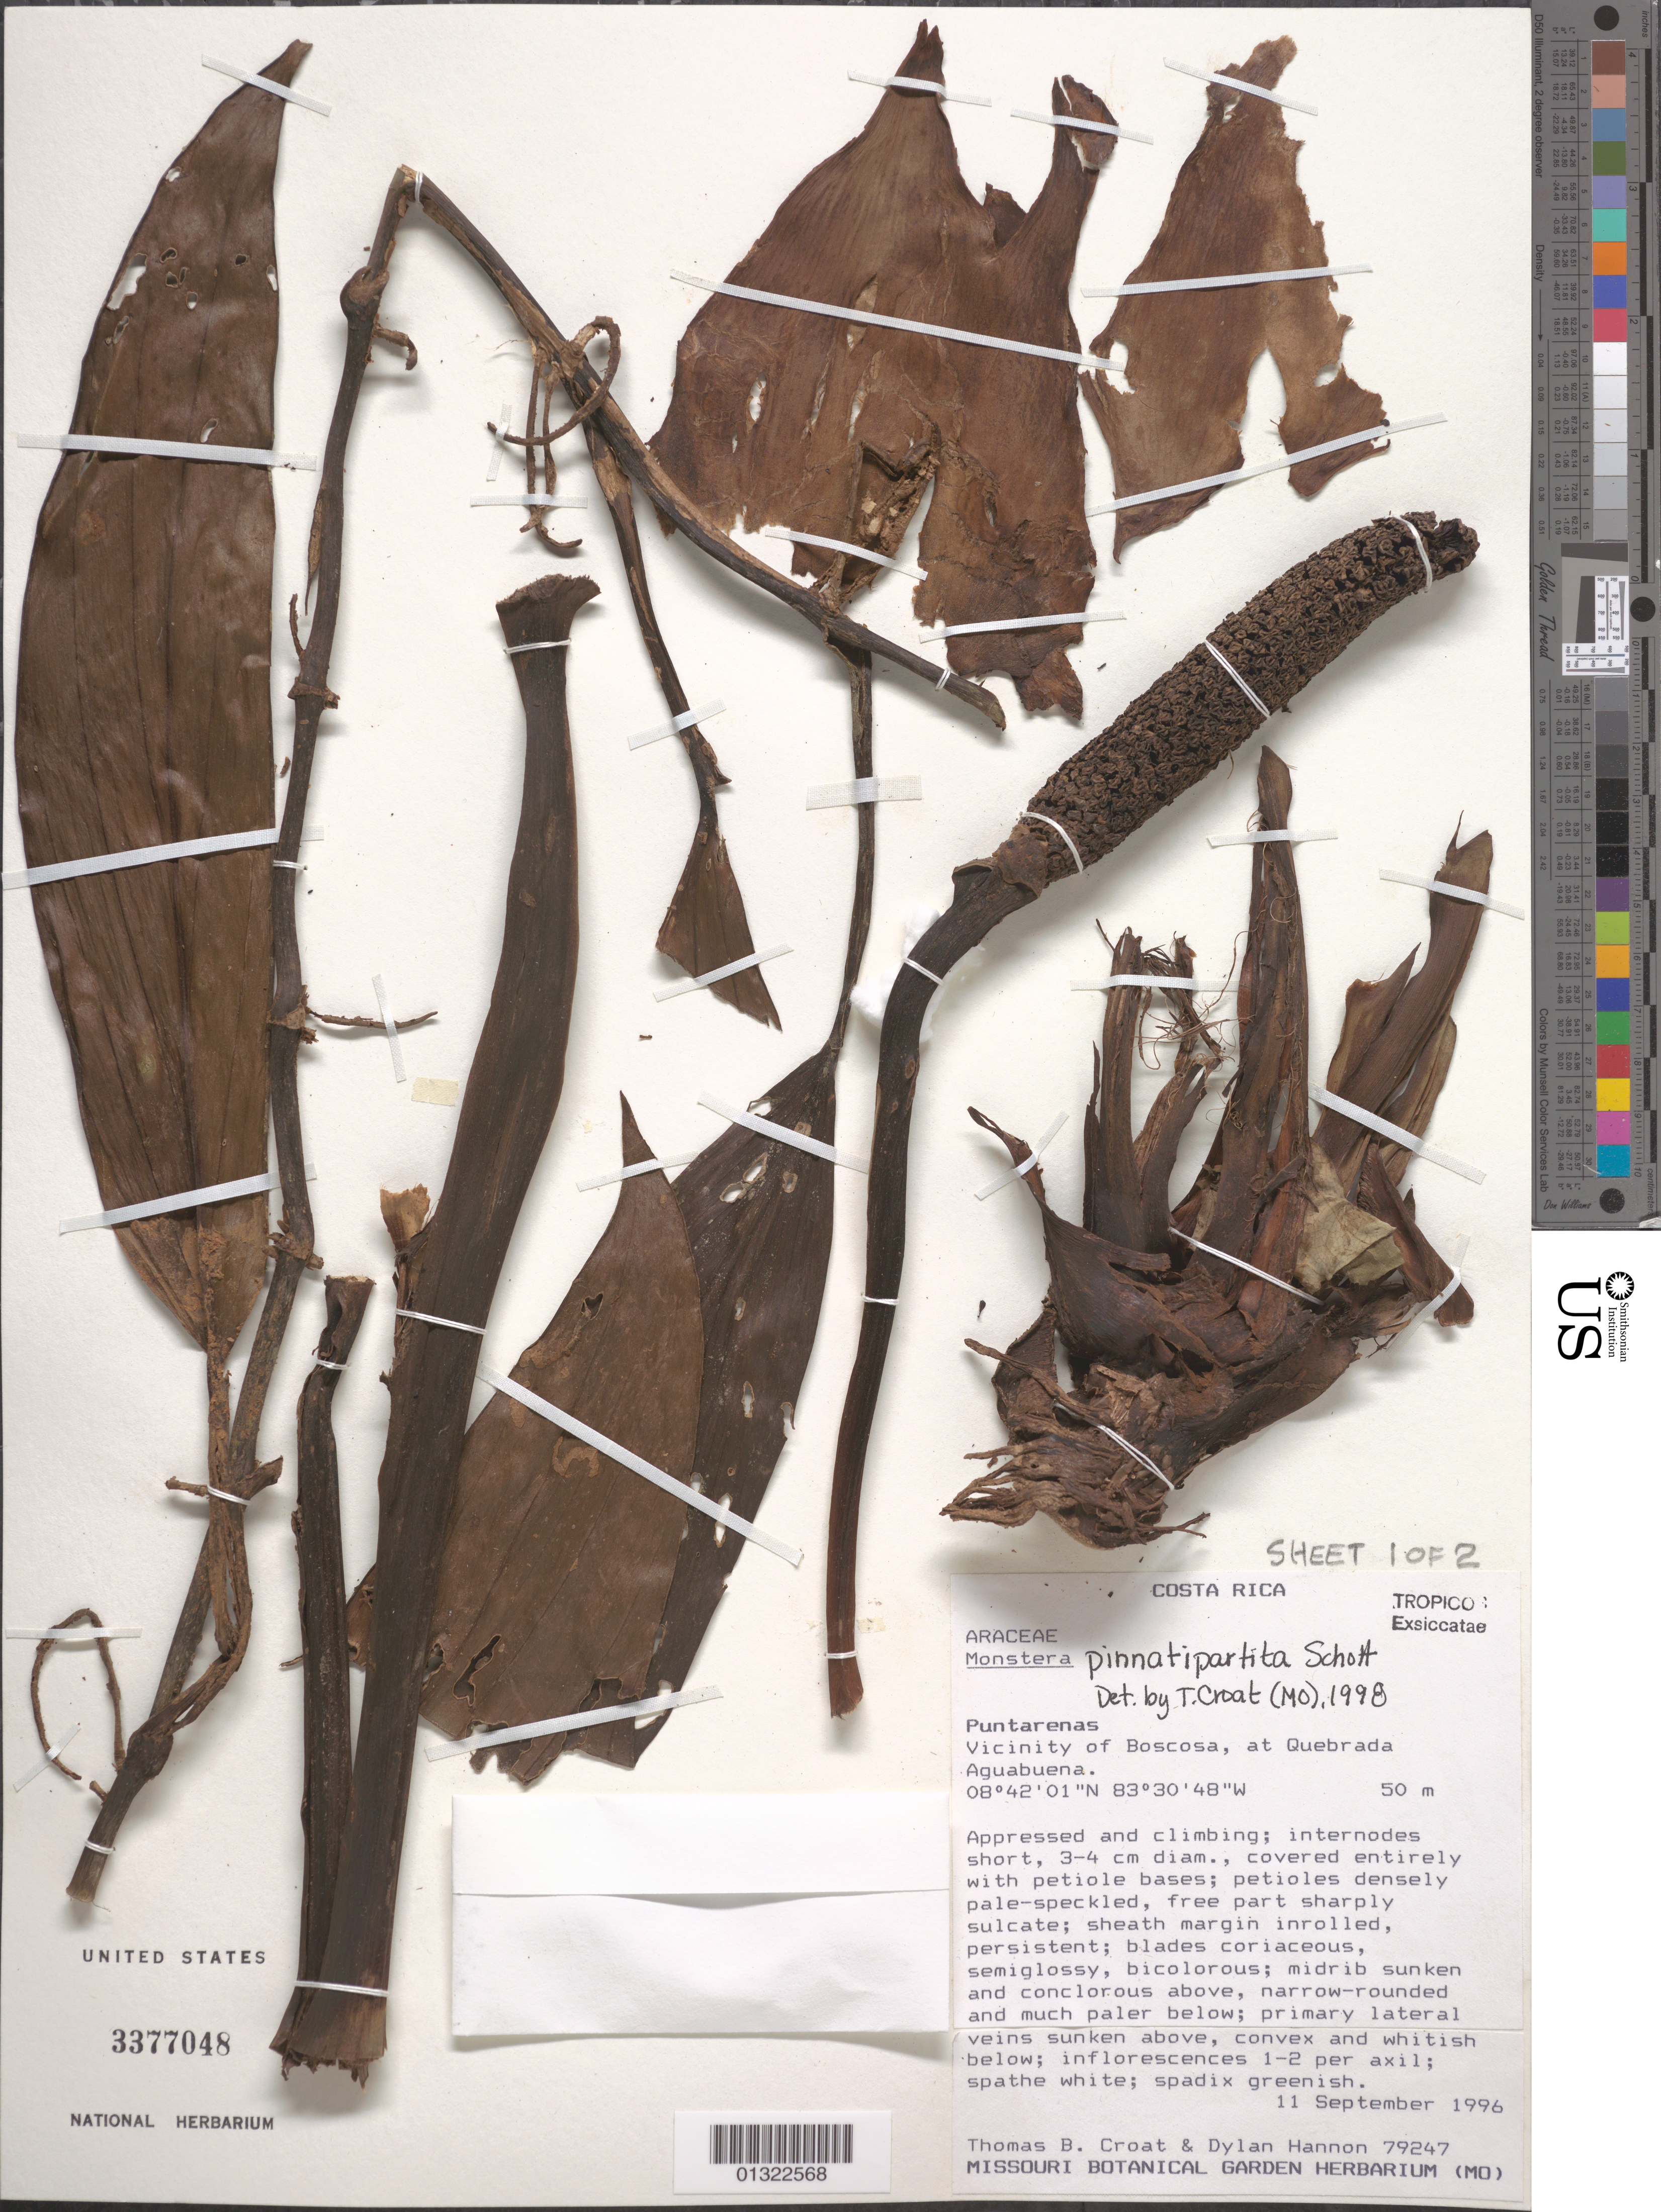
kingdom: Plantae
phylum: Tracheophyta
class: Liliopsida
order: Alismatales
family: Araceae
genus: Monstera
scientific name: Monstera pinnatipartita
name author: Schott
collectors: T. B. Croat & D. Hannon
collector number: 79247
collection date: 1996-09-11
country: Costa Rica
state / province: Puntarenas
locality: Vicinity of Boscosa, at Quebrada Aguabuena.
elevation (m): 50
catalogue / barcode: US 3377048